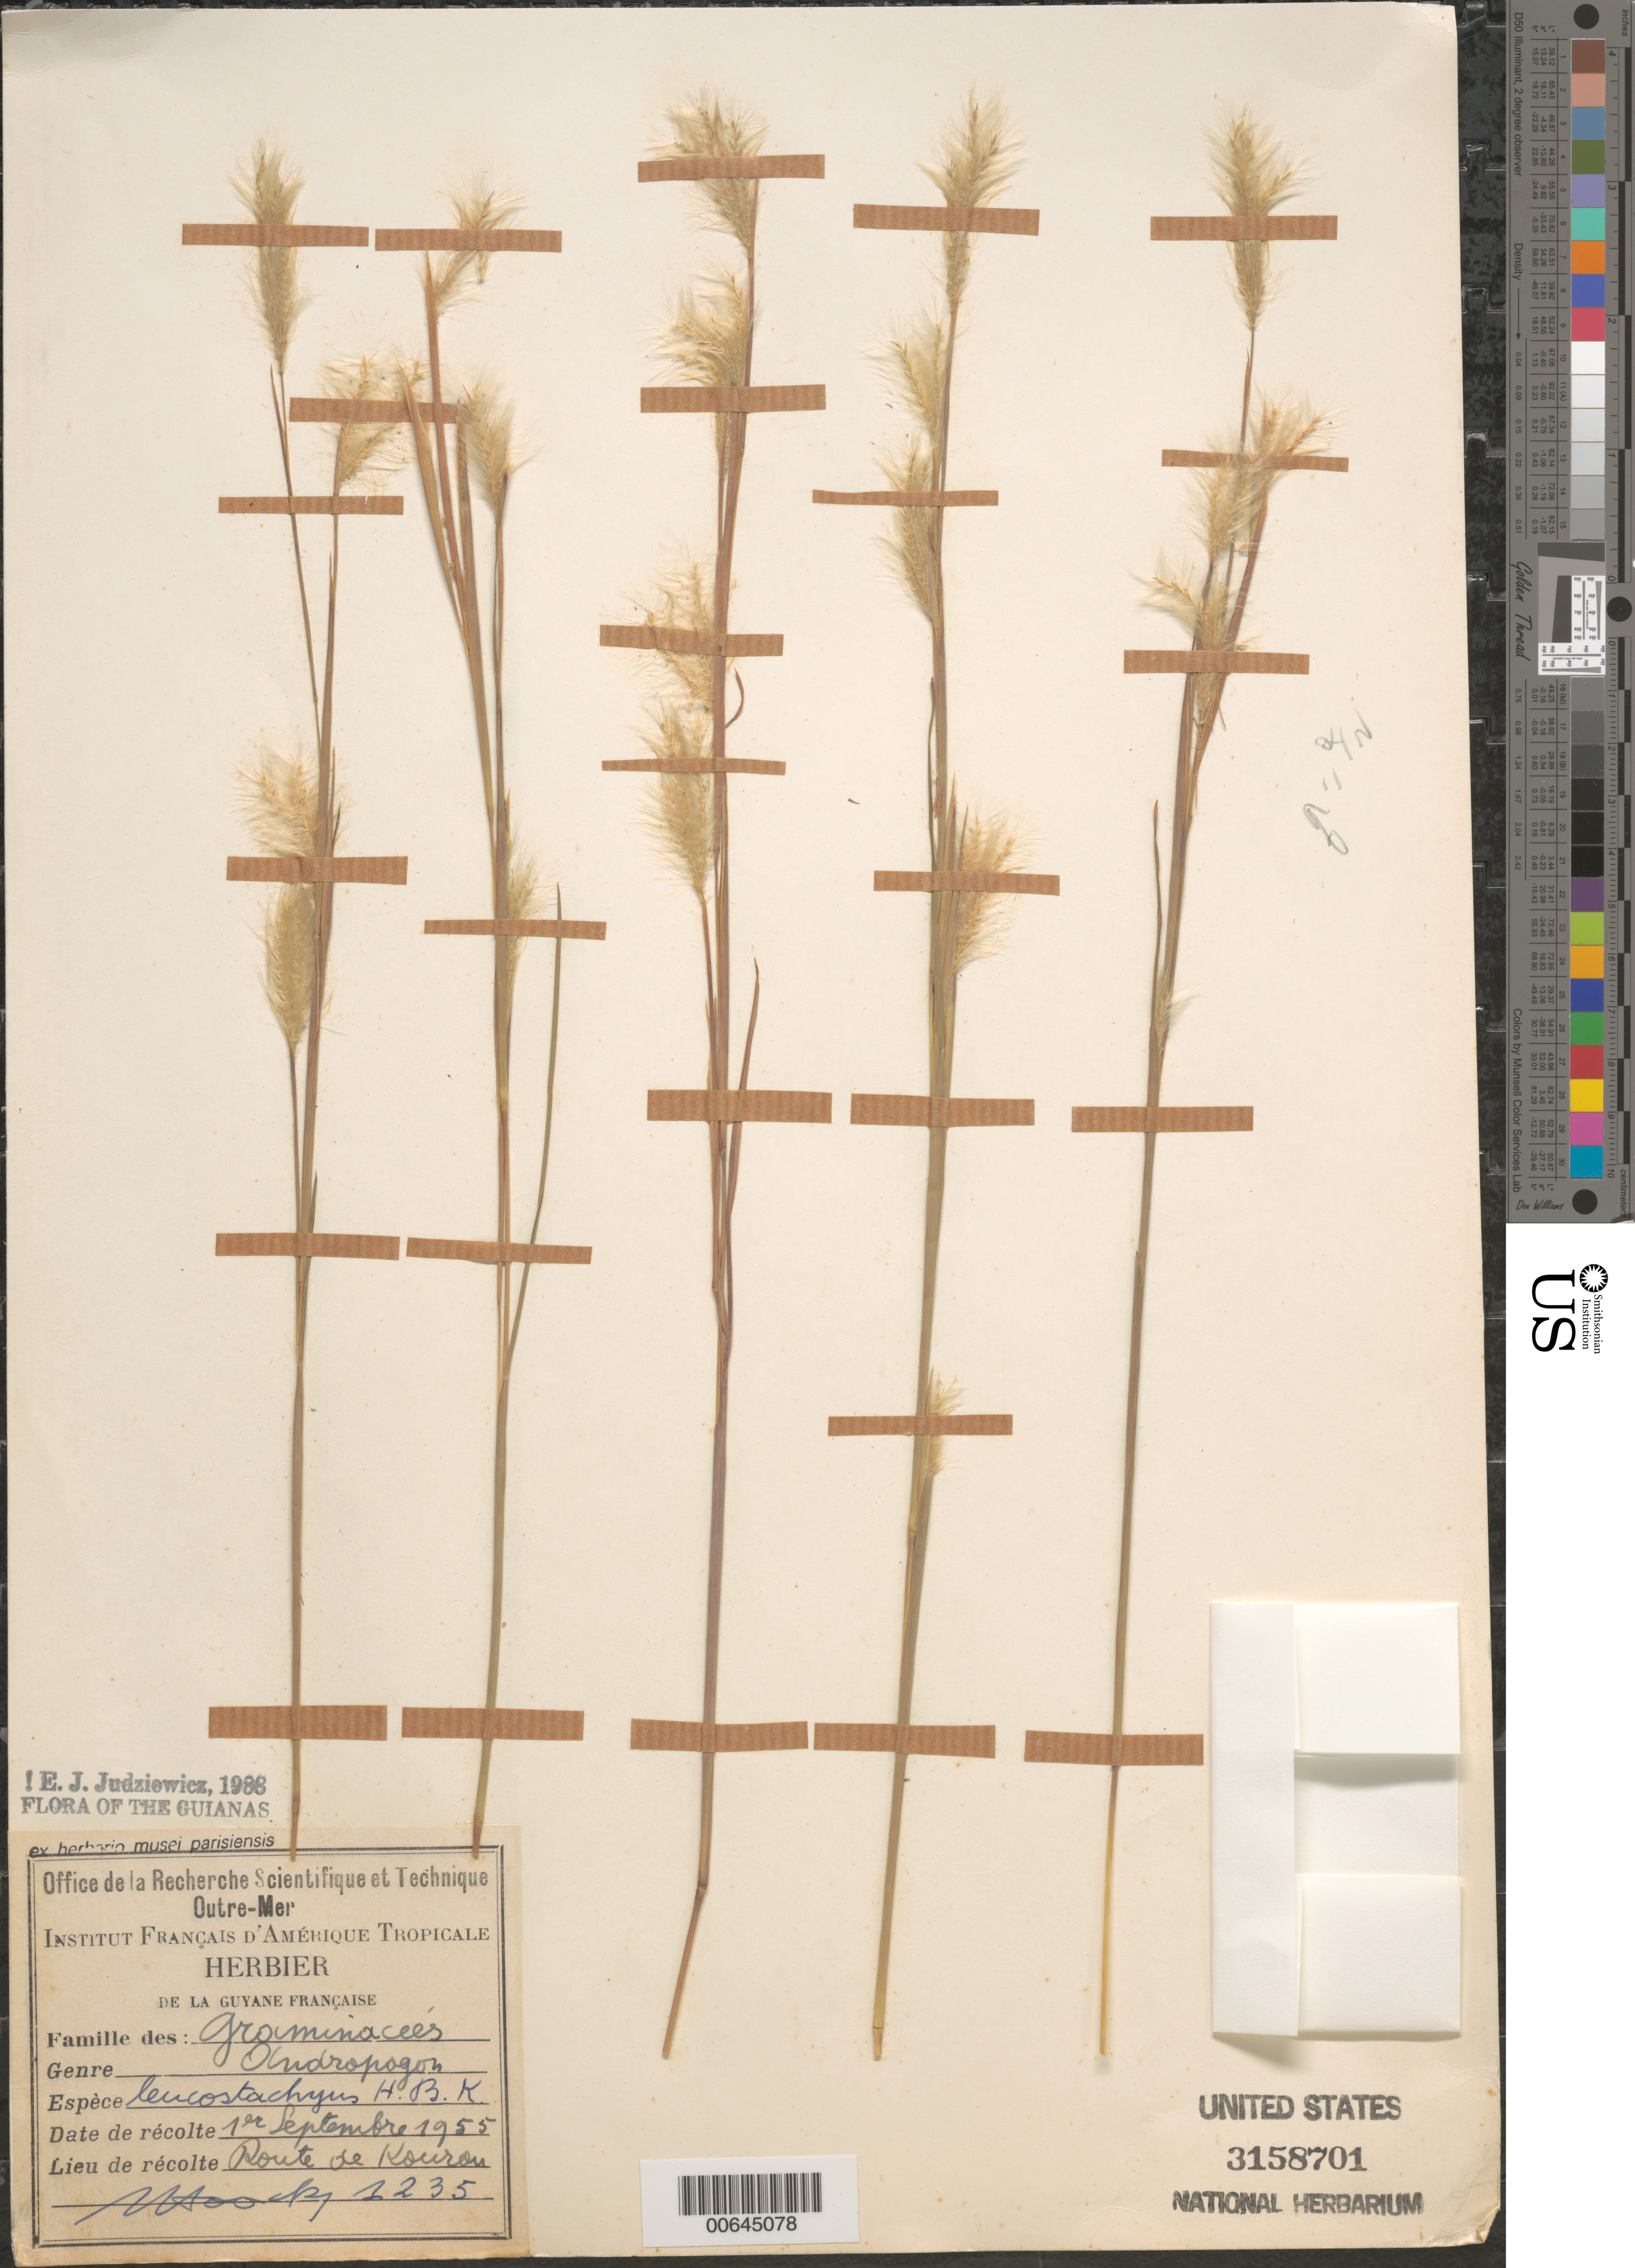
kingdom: Plantae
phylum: Tracheophyta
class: Liliopsida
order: Poales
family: Poaceae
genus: Andropogon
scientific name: Andropogon leucostachyus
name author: Kunth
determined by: Judziewicz, E. J.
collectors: J. Hoock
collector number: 1235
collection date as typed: Sep-55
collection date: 1955-09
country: French Guiana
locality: Route de Kourou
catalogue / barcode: US 3158701